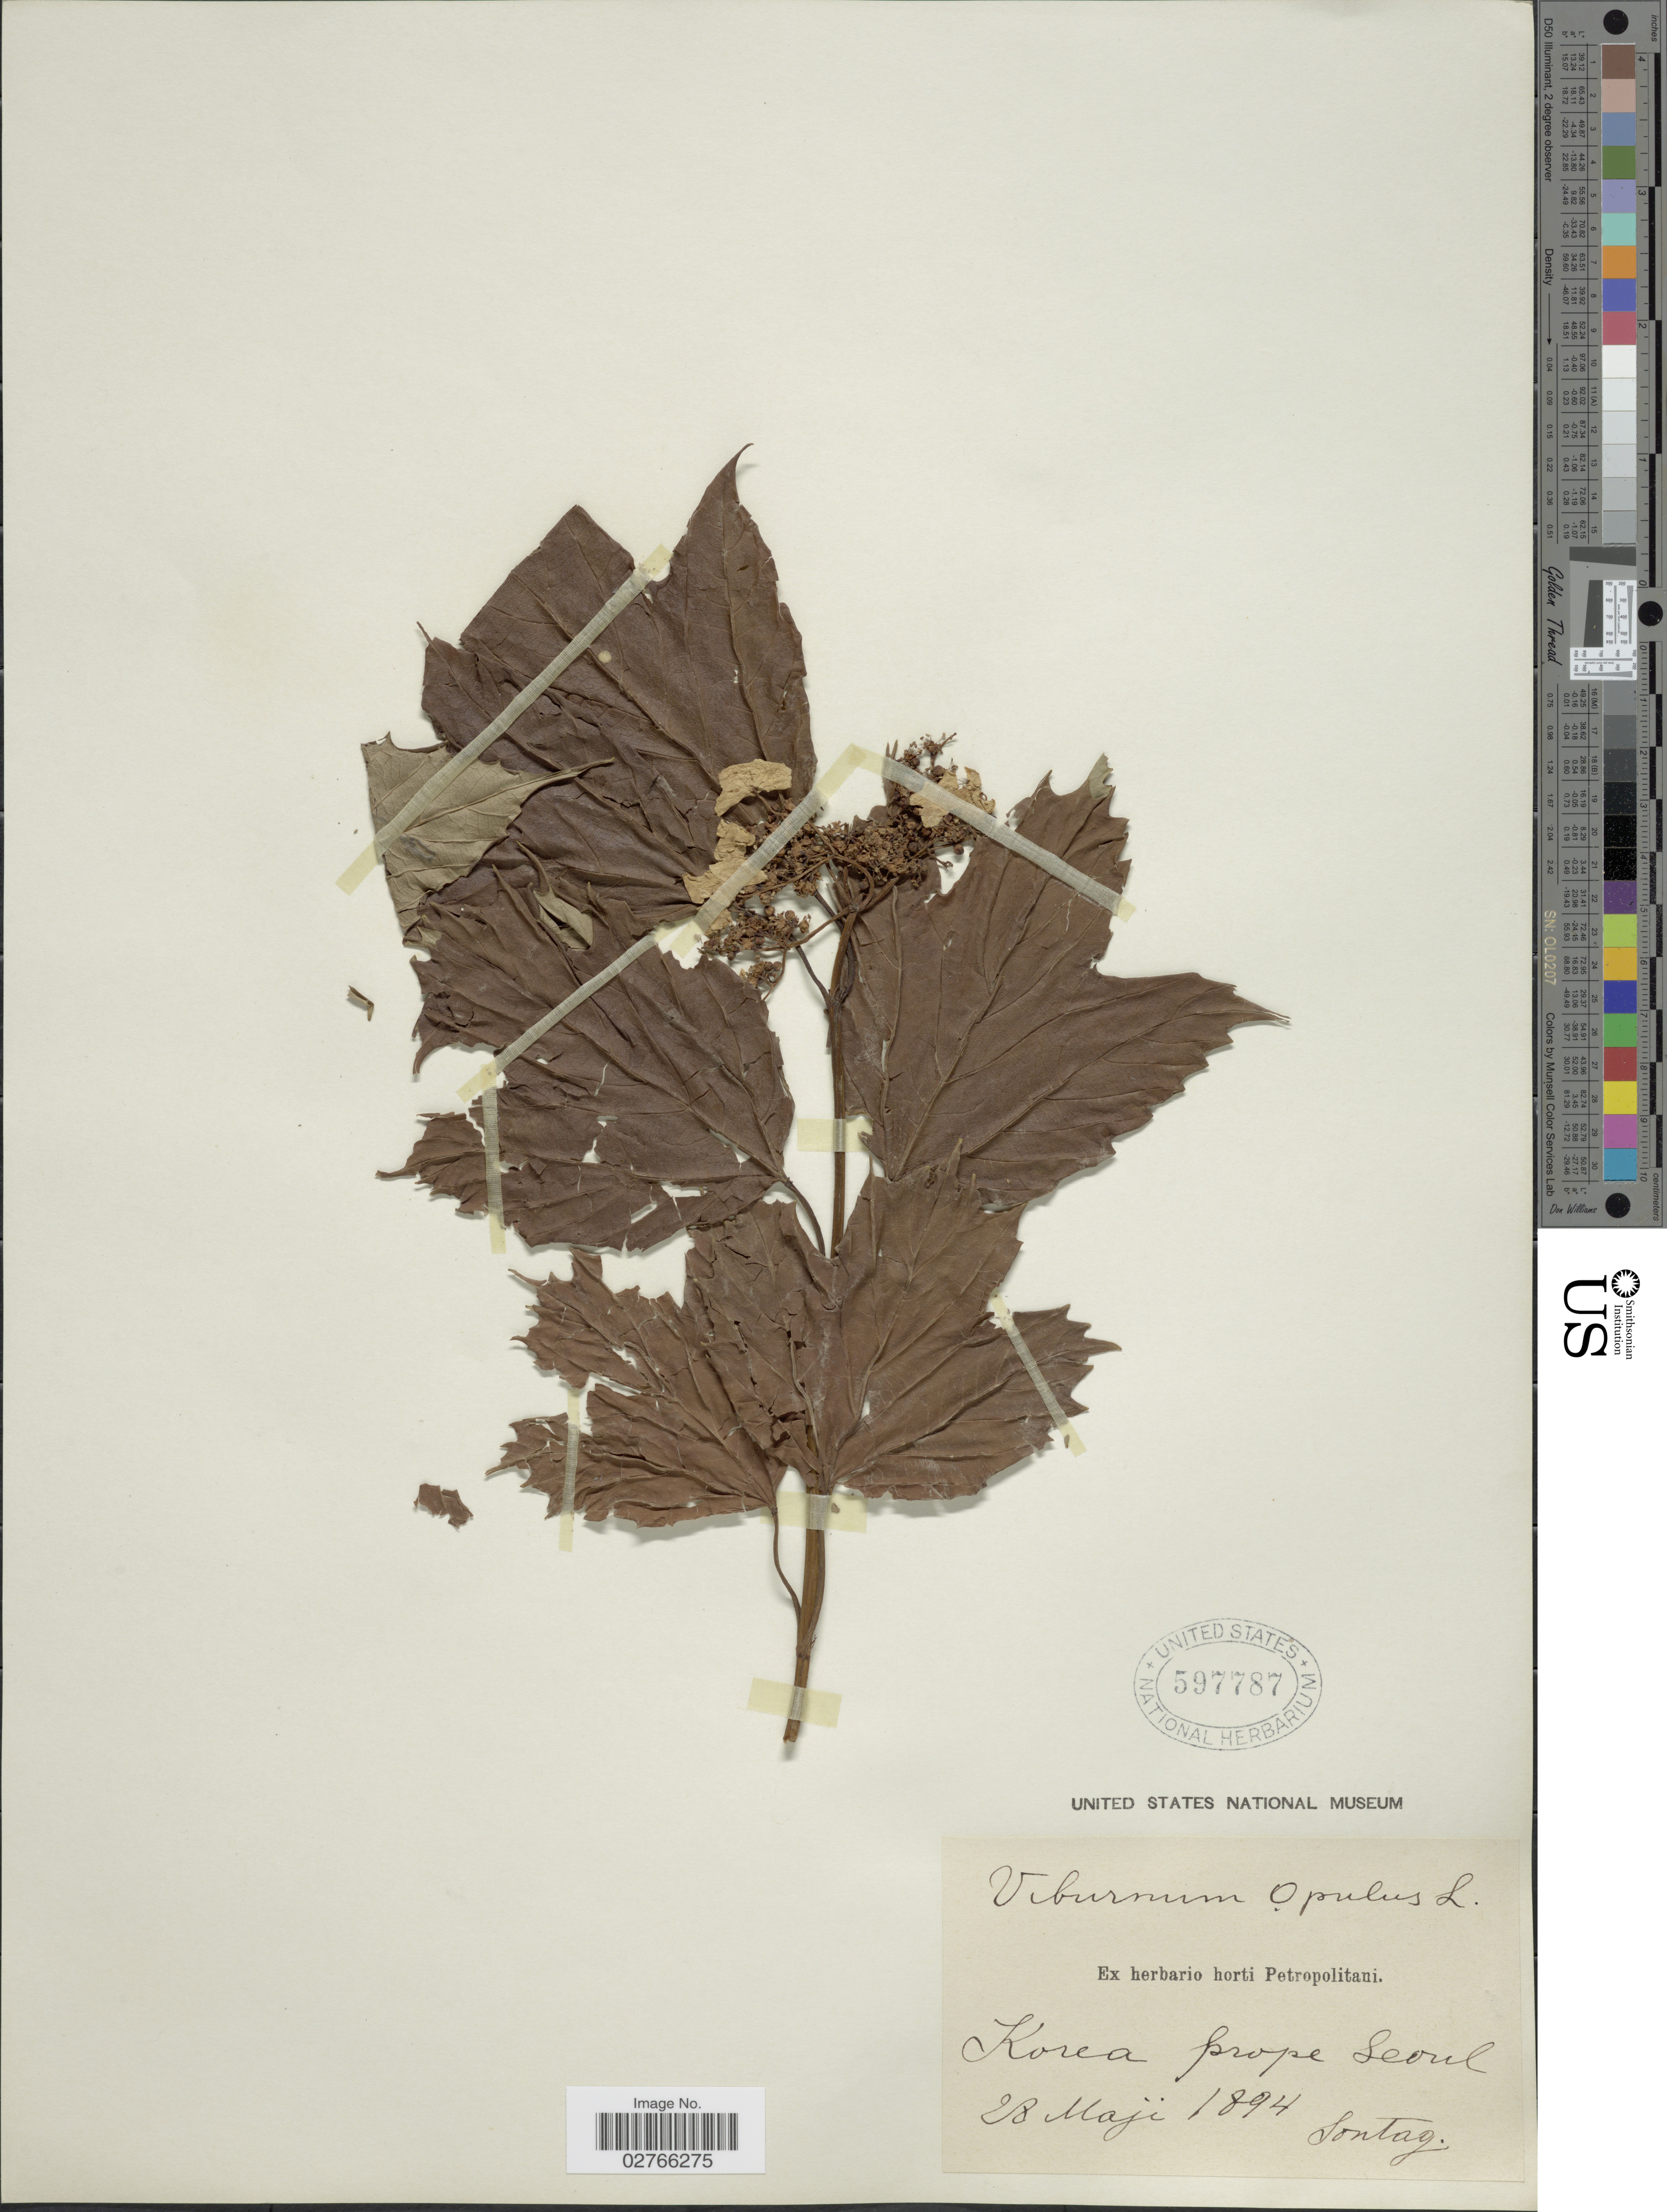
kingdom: Plantae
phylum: Tracheophyta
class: Magnoliopsida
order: Dipsacales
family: Viburnaceae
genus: Viburnum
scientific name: Viburnum opulus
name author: L.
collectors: -. Sontag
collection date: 1894-05-20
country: South Korea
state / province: Seoul Special City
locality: Prope Seoul.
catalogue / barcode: US 597787